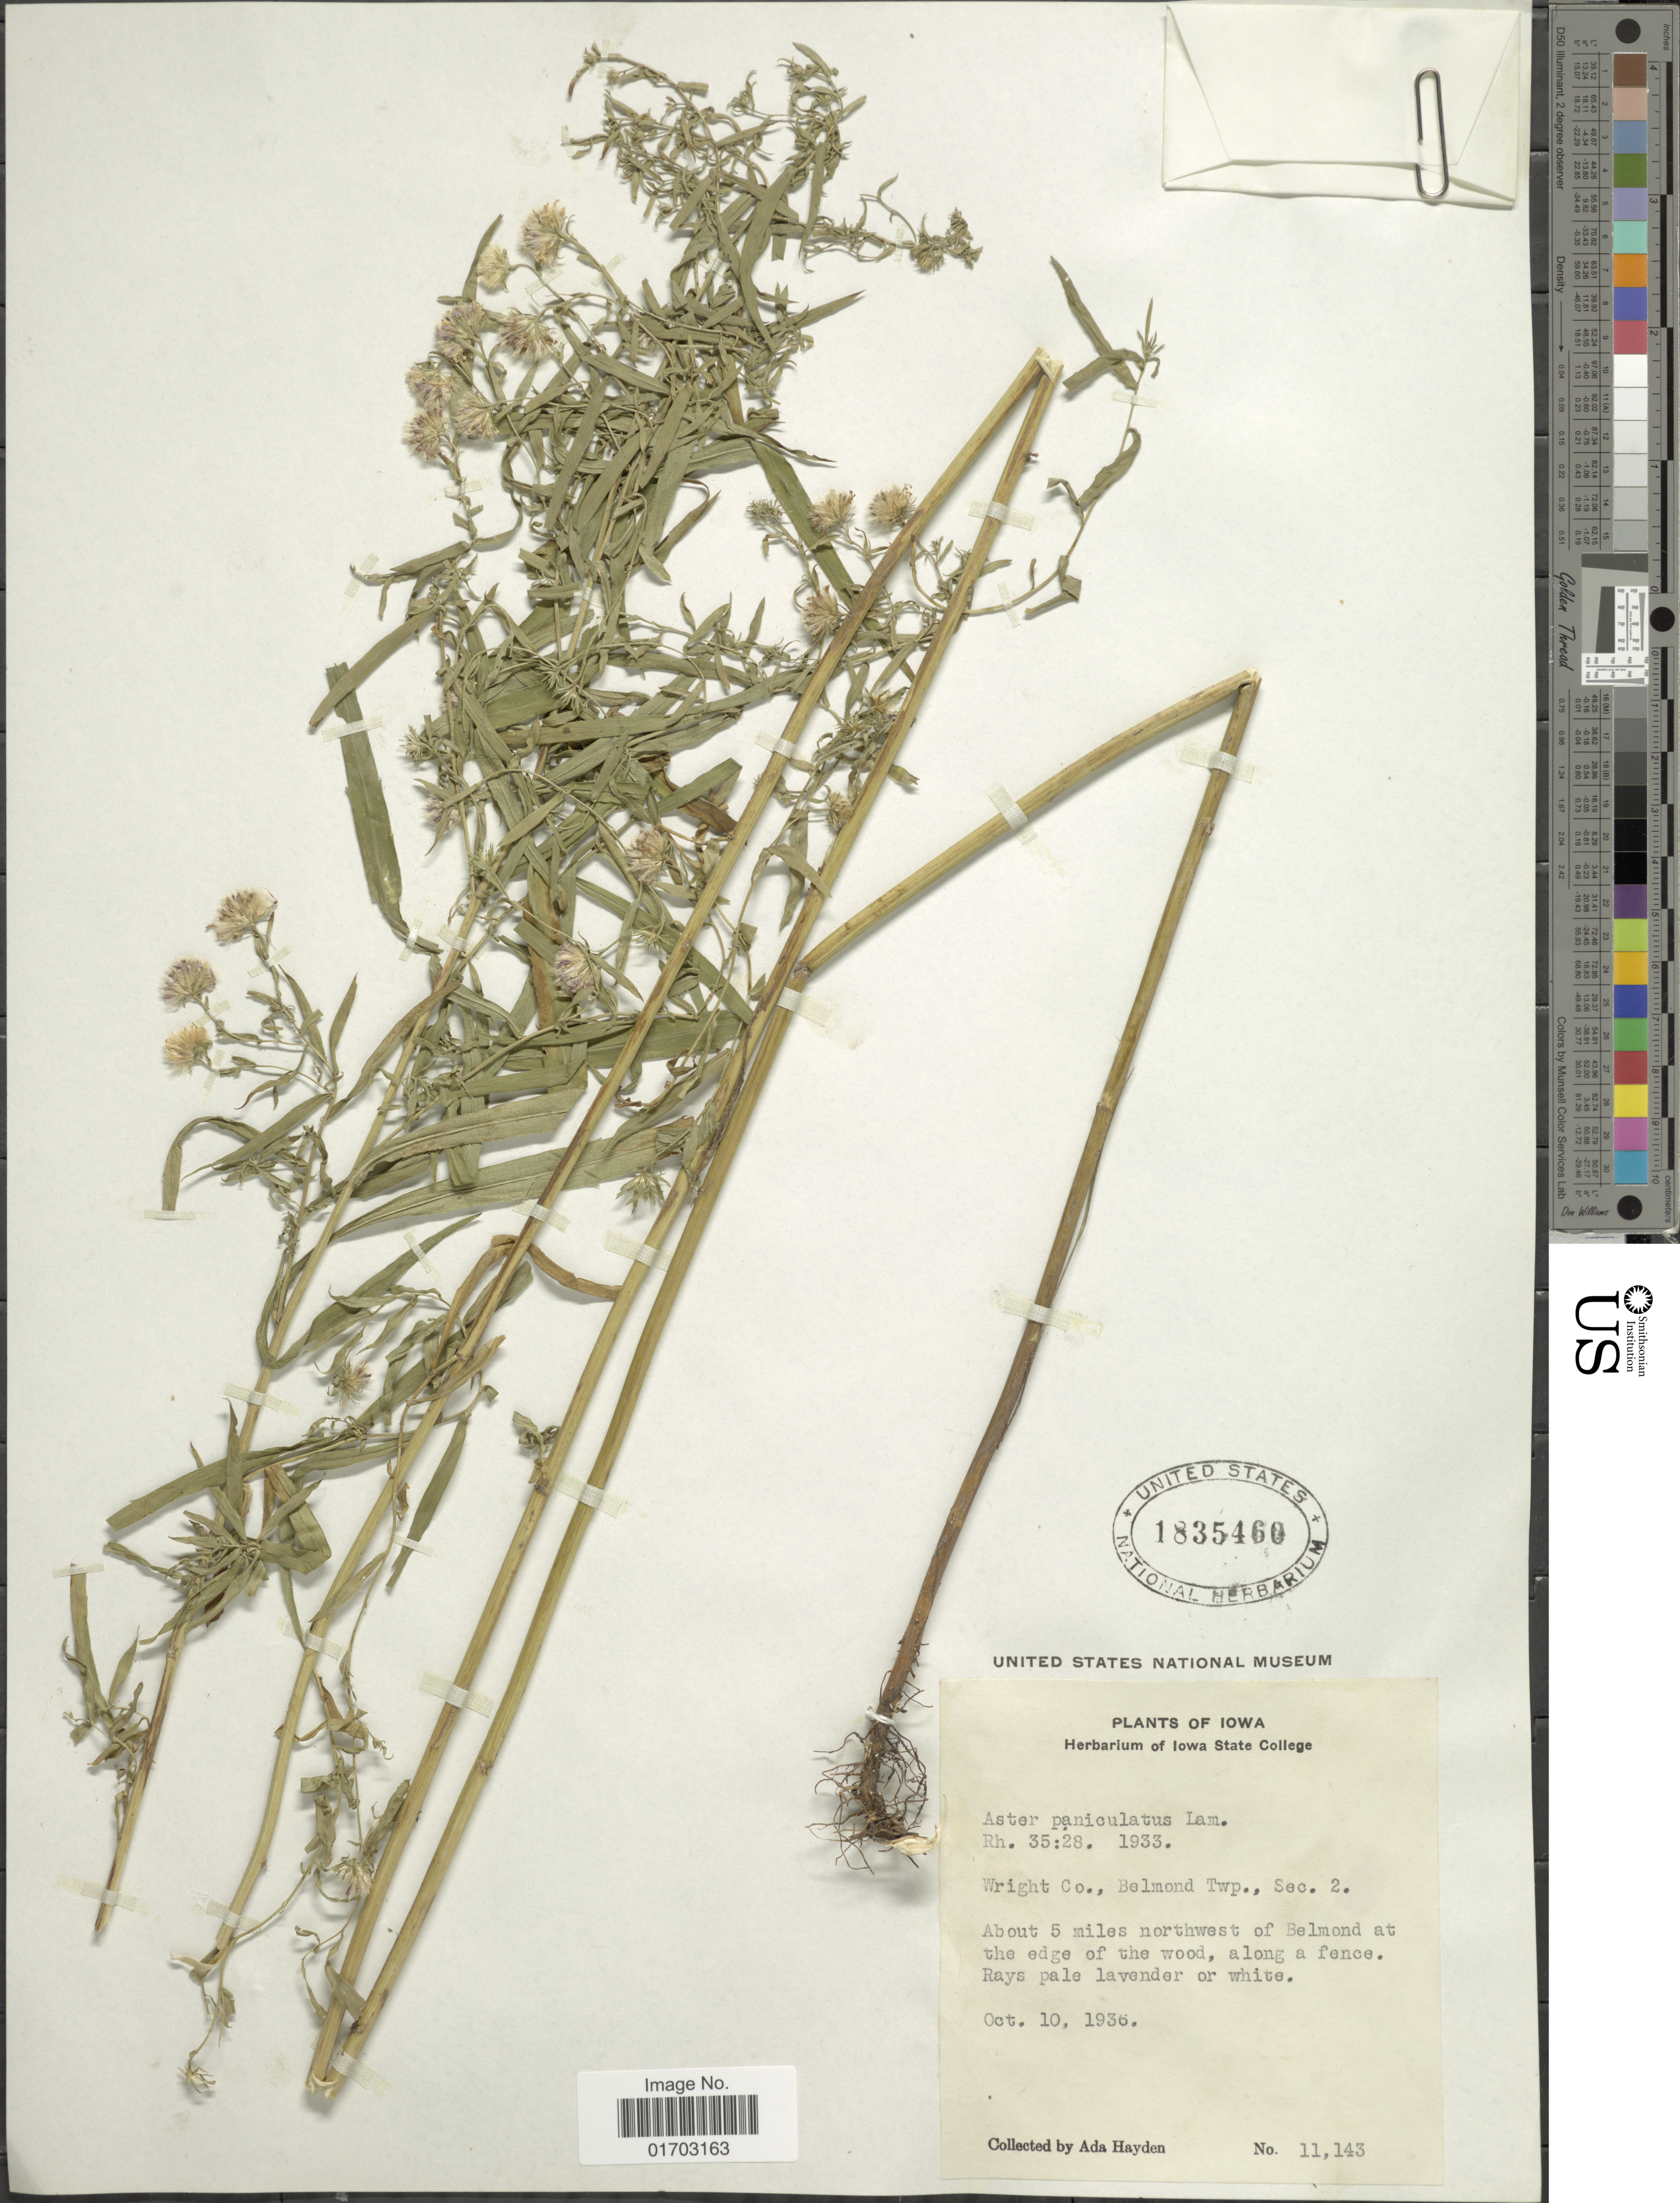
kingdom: Plantae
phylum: Tracheophyta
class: Magnoliopsida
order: Asterales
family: Asteraceae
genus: Symphyotrichum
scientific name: Symphyotrichum simplex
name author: (Willd.) Á. Löve & D. Löve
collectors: Ada Hayden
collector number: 11143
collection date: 1936-10-10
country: United States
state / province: Iowa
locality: Wright Co., Belmond Twp., Sec. 2, about 5 miles northwest of Belmond at the edge of the wood, along a fence.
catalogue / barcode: US 1835460